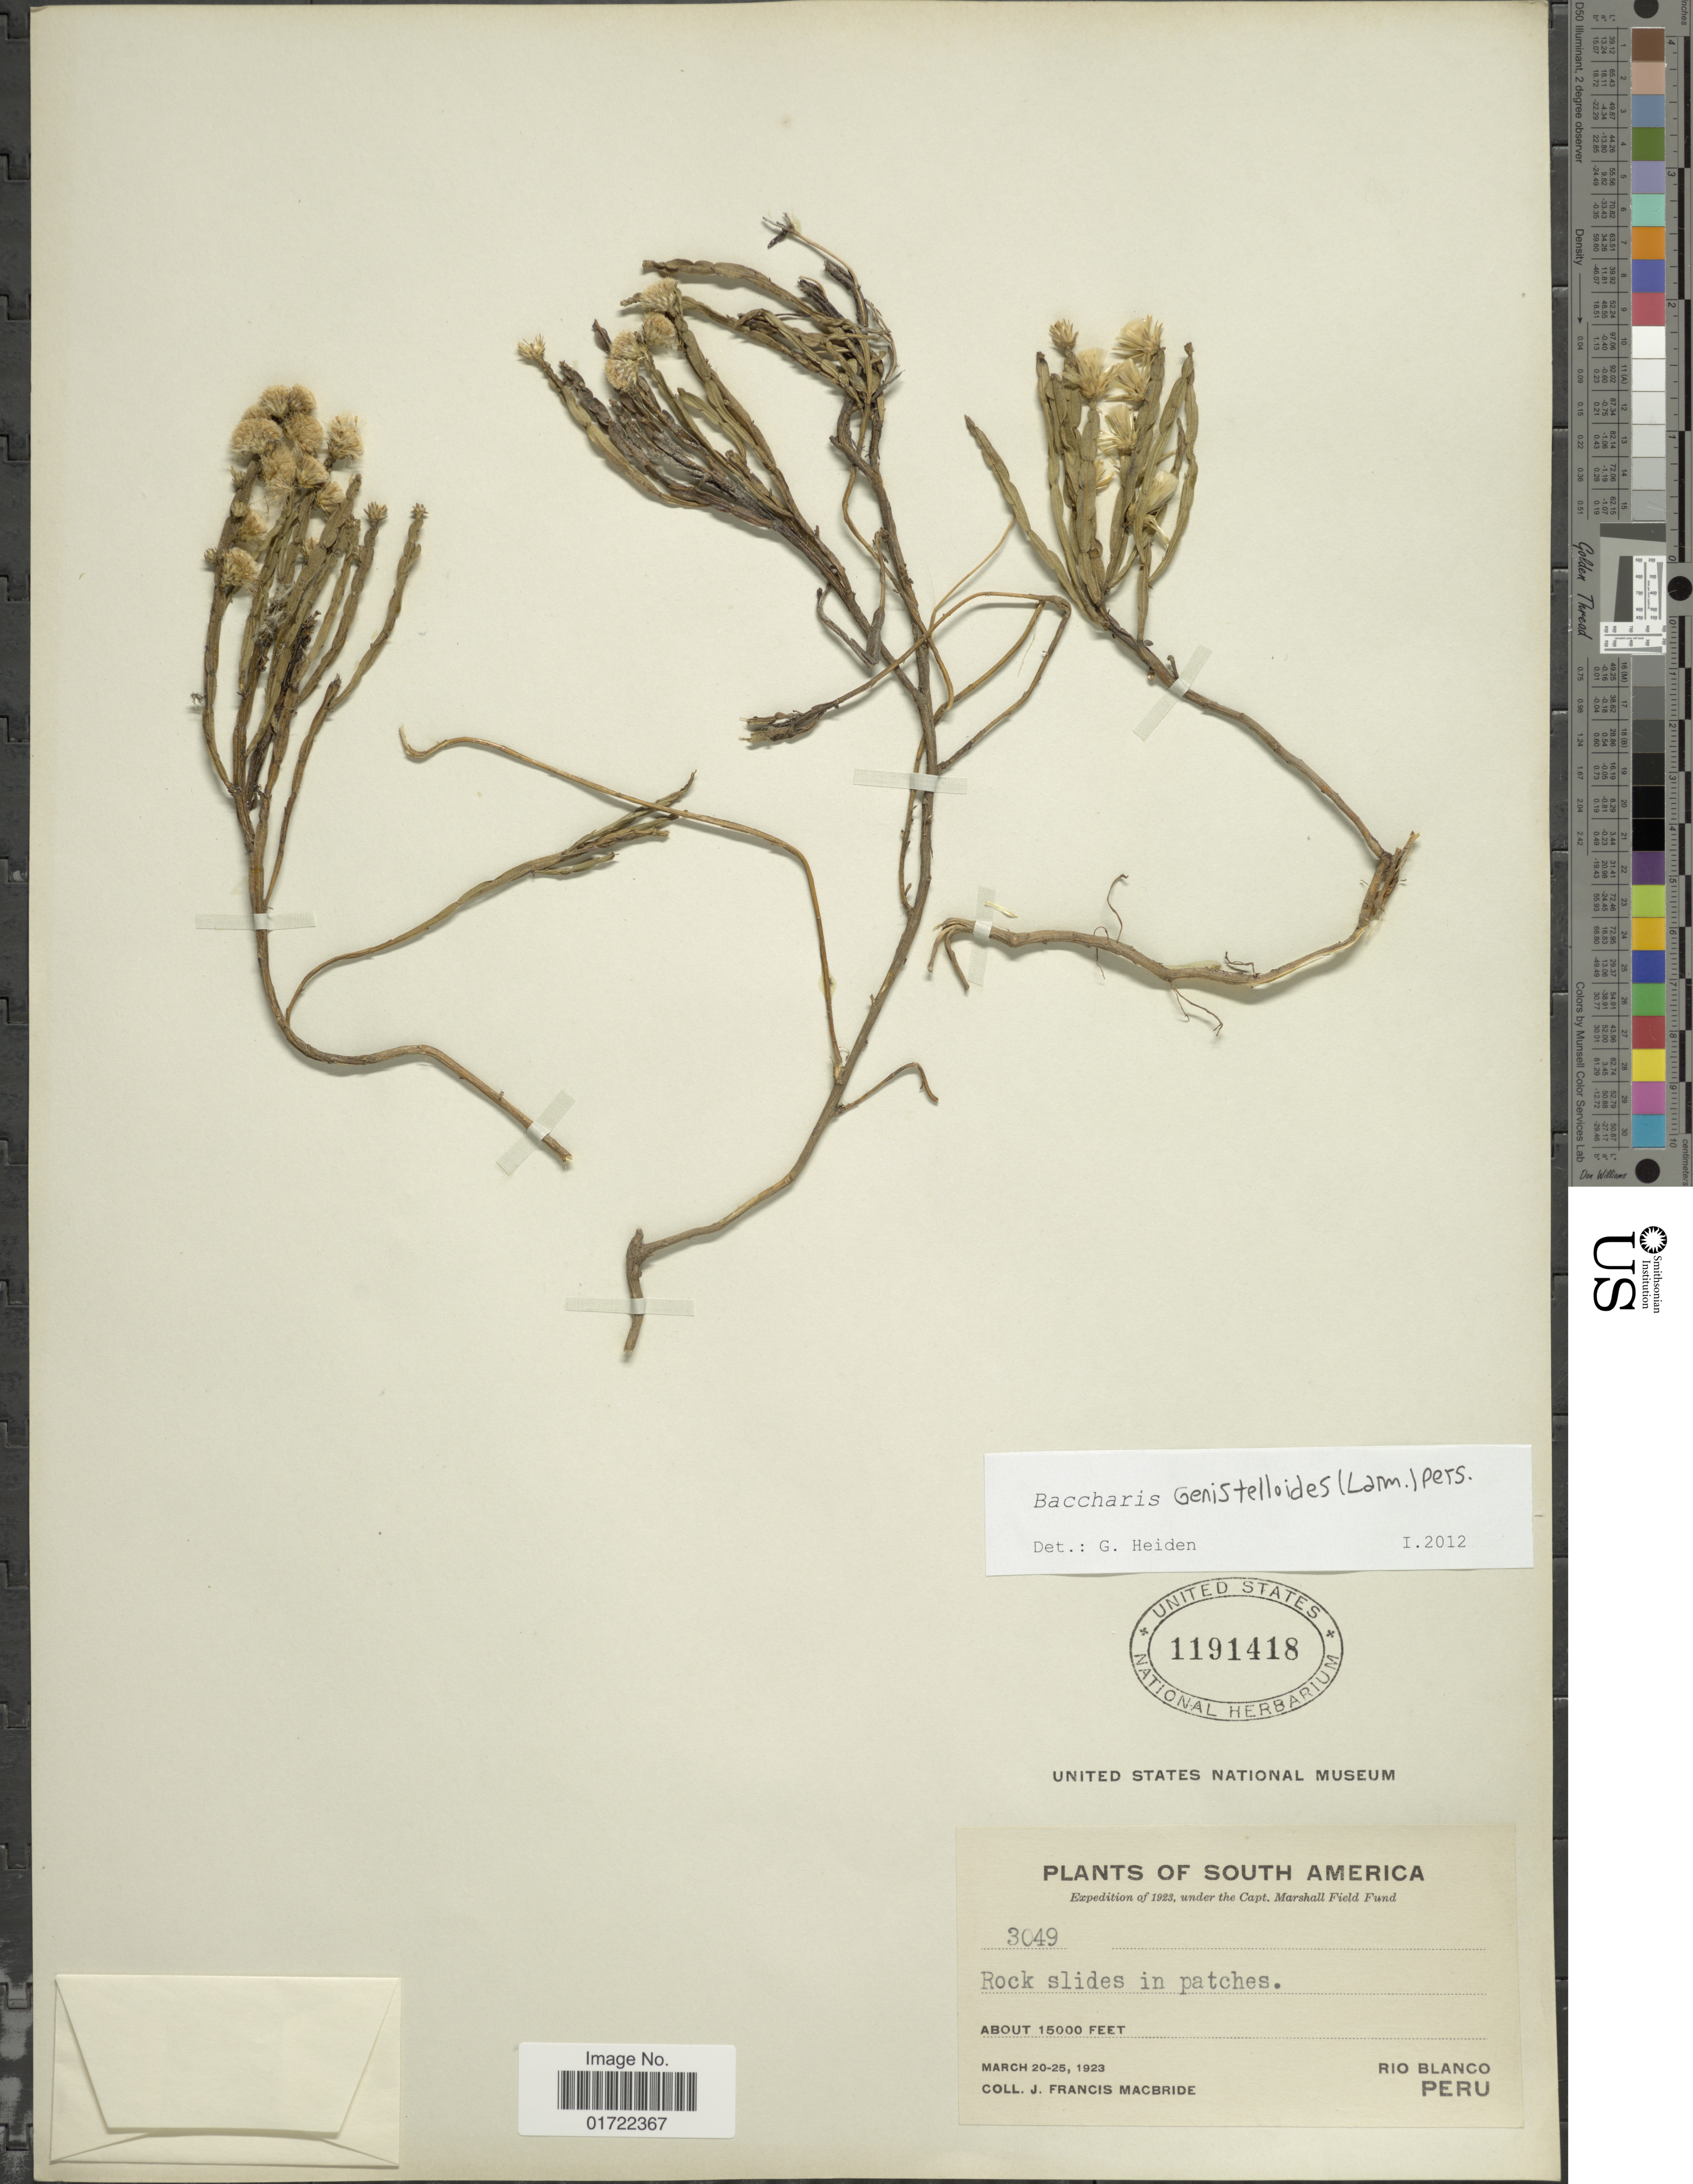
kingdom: Plantae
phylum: Tracheophyta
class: Magnoliopsida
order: Asterales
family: Asteraceae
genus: Baccharis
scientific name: Baccharis genistelloides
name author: (Lam.) Pers.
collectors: J. F. Macbride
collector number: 3049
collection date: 1923-03-20/1923-03-25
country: Peru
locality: South America, Rio Blanco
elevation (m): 4572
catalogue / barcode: US 1191418